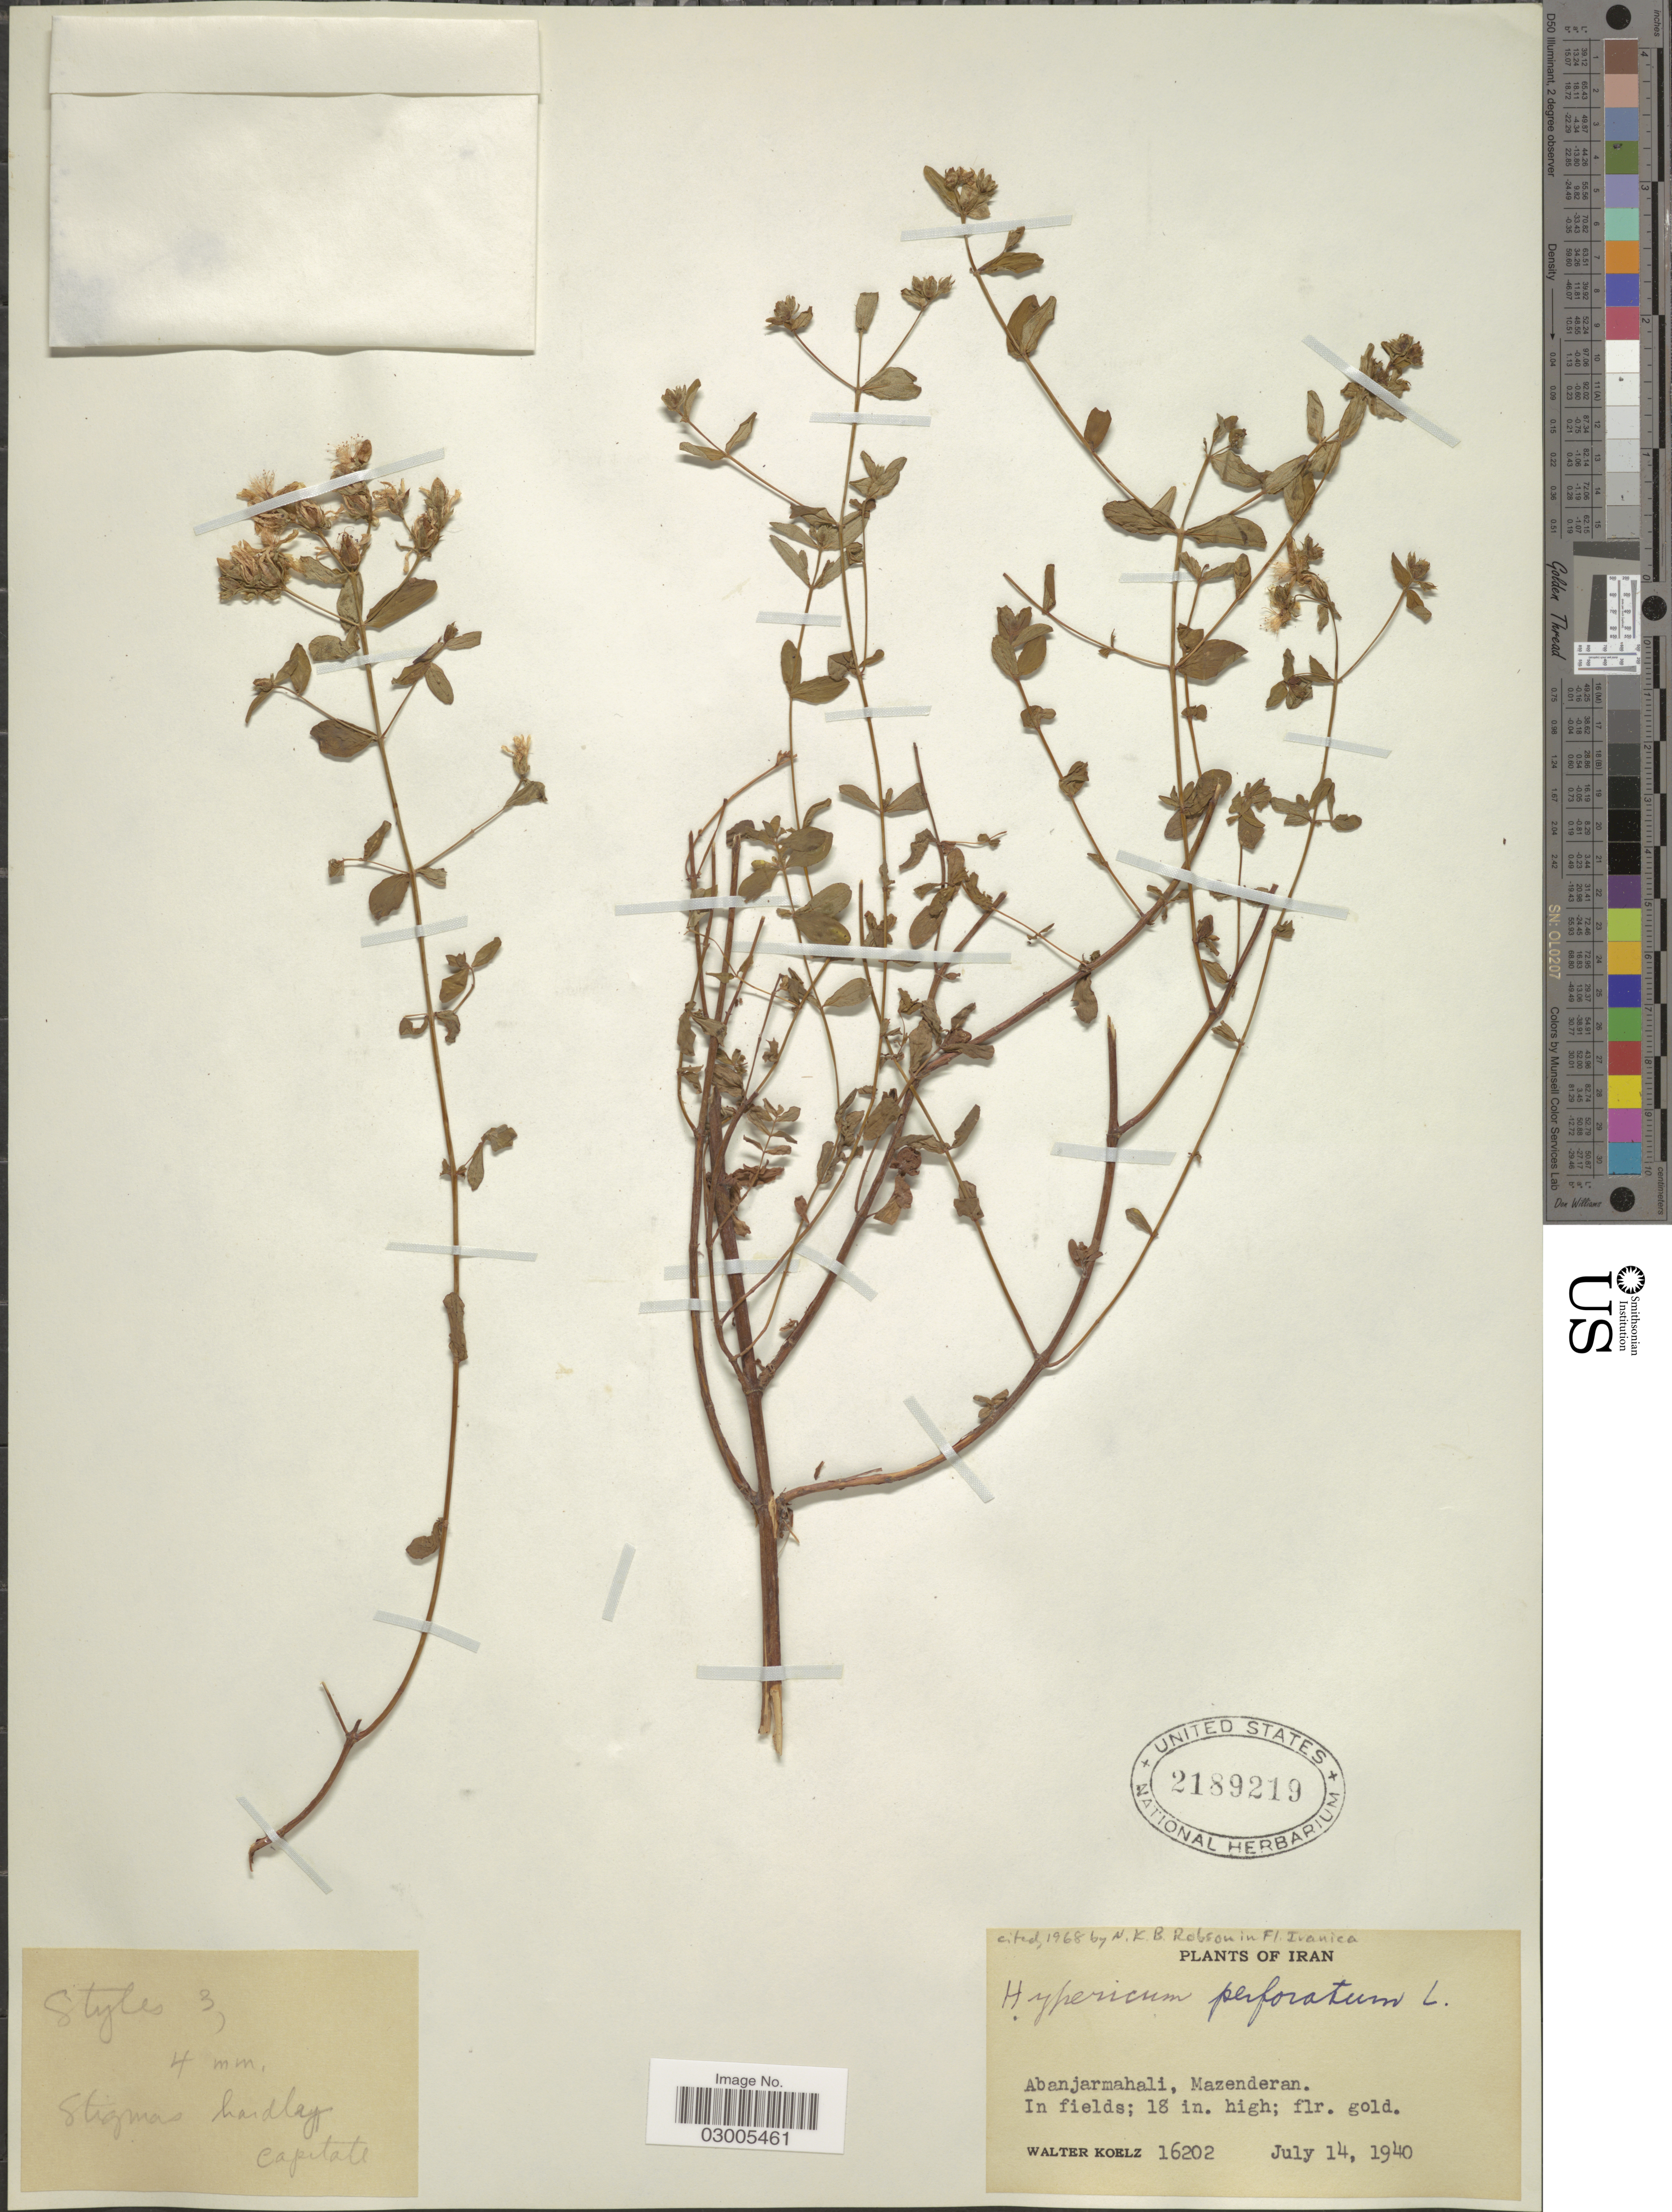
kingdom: Plantae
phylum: Tracheophyta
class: Magnoliopsida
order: Malpighiales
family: Hypericaceae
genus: Hypericum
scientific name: Hypericum perforatum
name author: L.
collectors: W. N. Koelz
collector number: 16202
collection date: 1940-07-14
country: Iran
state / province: Mazandaran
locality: Abanjarmahali, Mazenderan.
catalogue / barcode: US 2189219